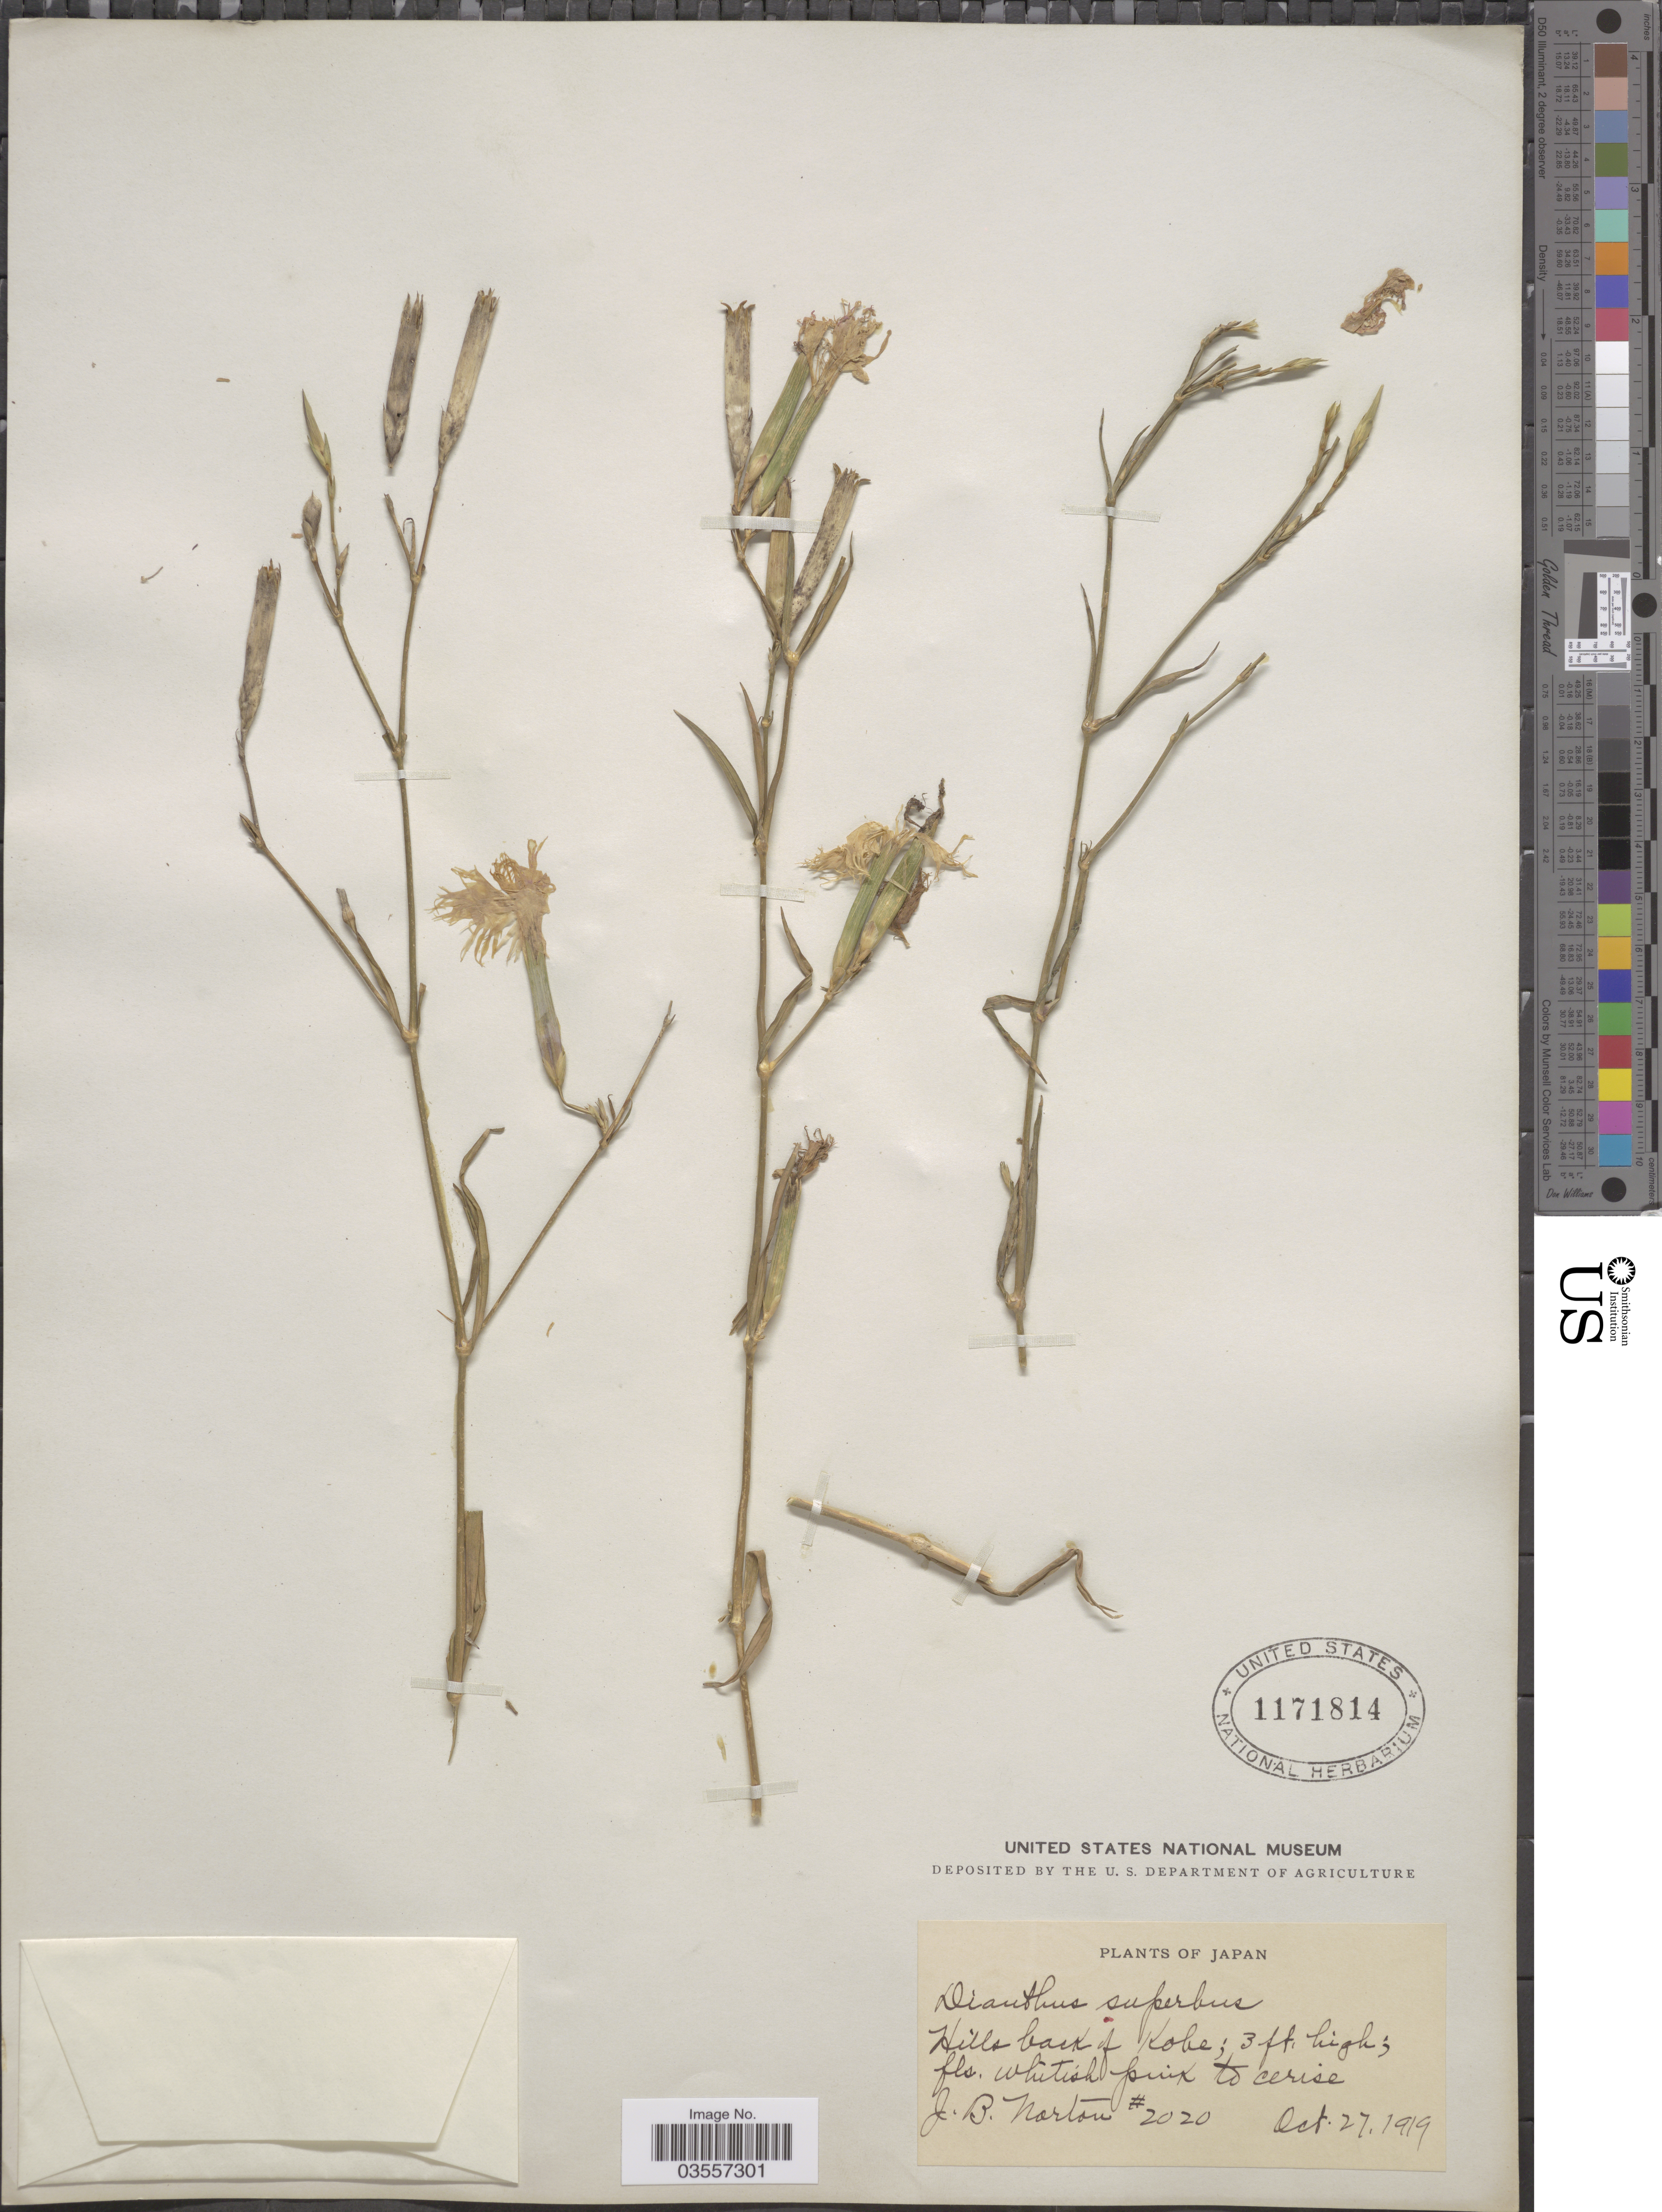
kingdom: Plantae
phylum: Tracheophyta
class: Magnoliopsida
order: Caryophyllales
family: Caryophyllaceae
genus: Dianthus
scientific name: Dianthus superbus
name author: L.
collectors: J. B. Norton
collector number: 2020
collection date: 1919-10-27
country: Japan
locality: Hills back of Kobe.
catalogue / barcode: US 1171814